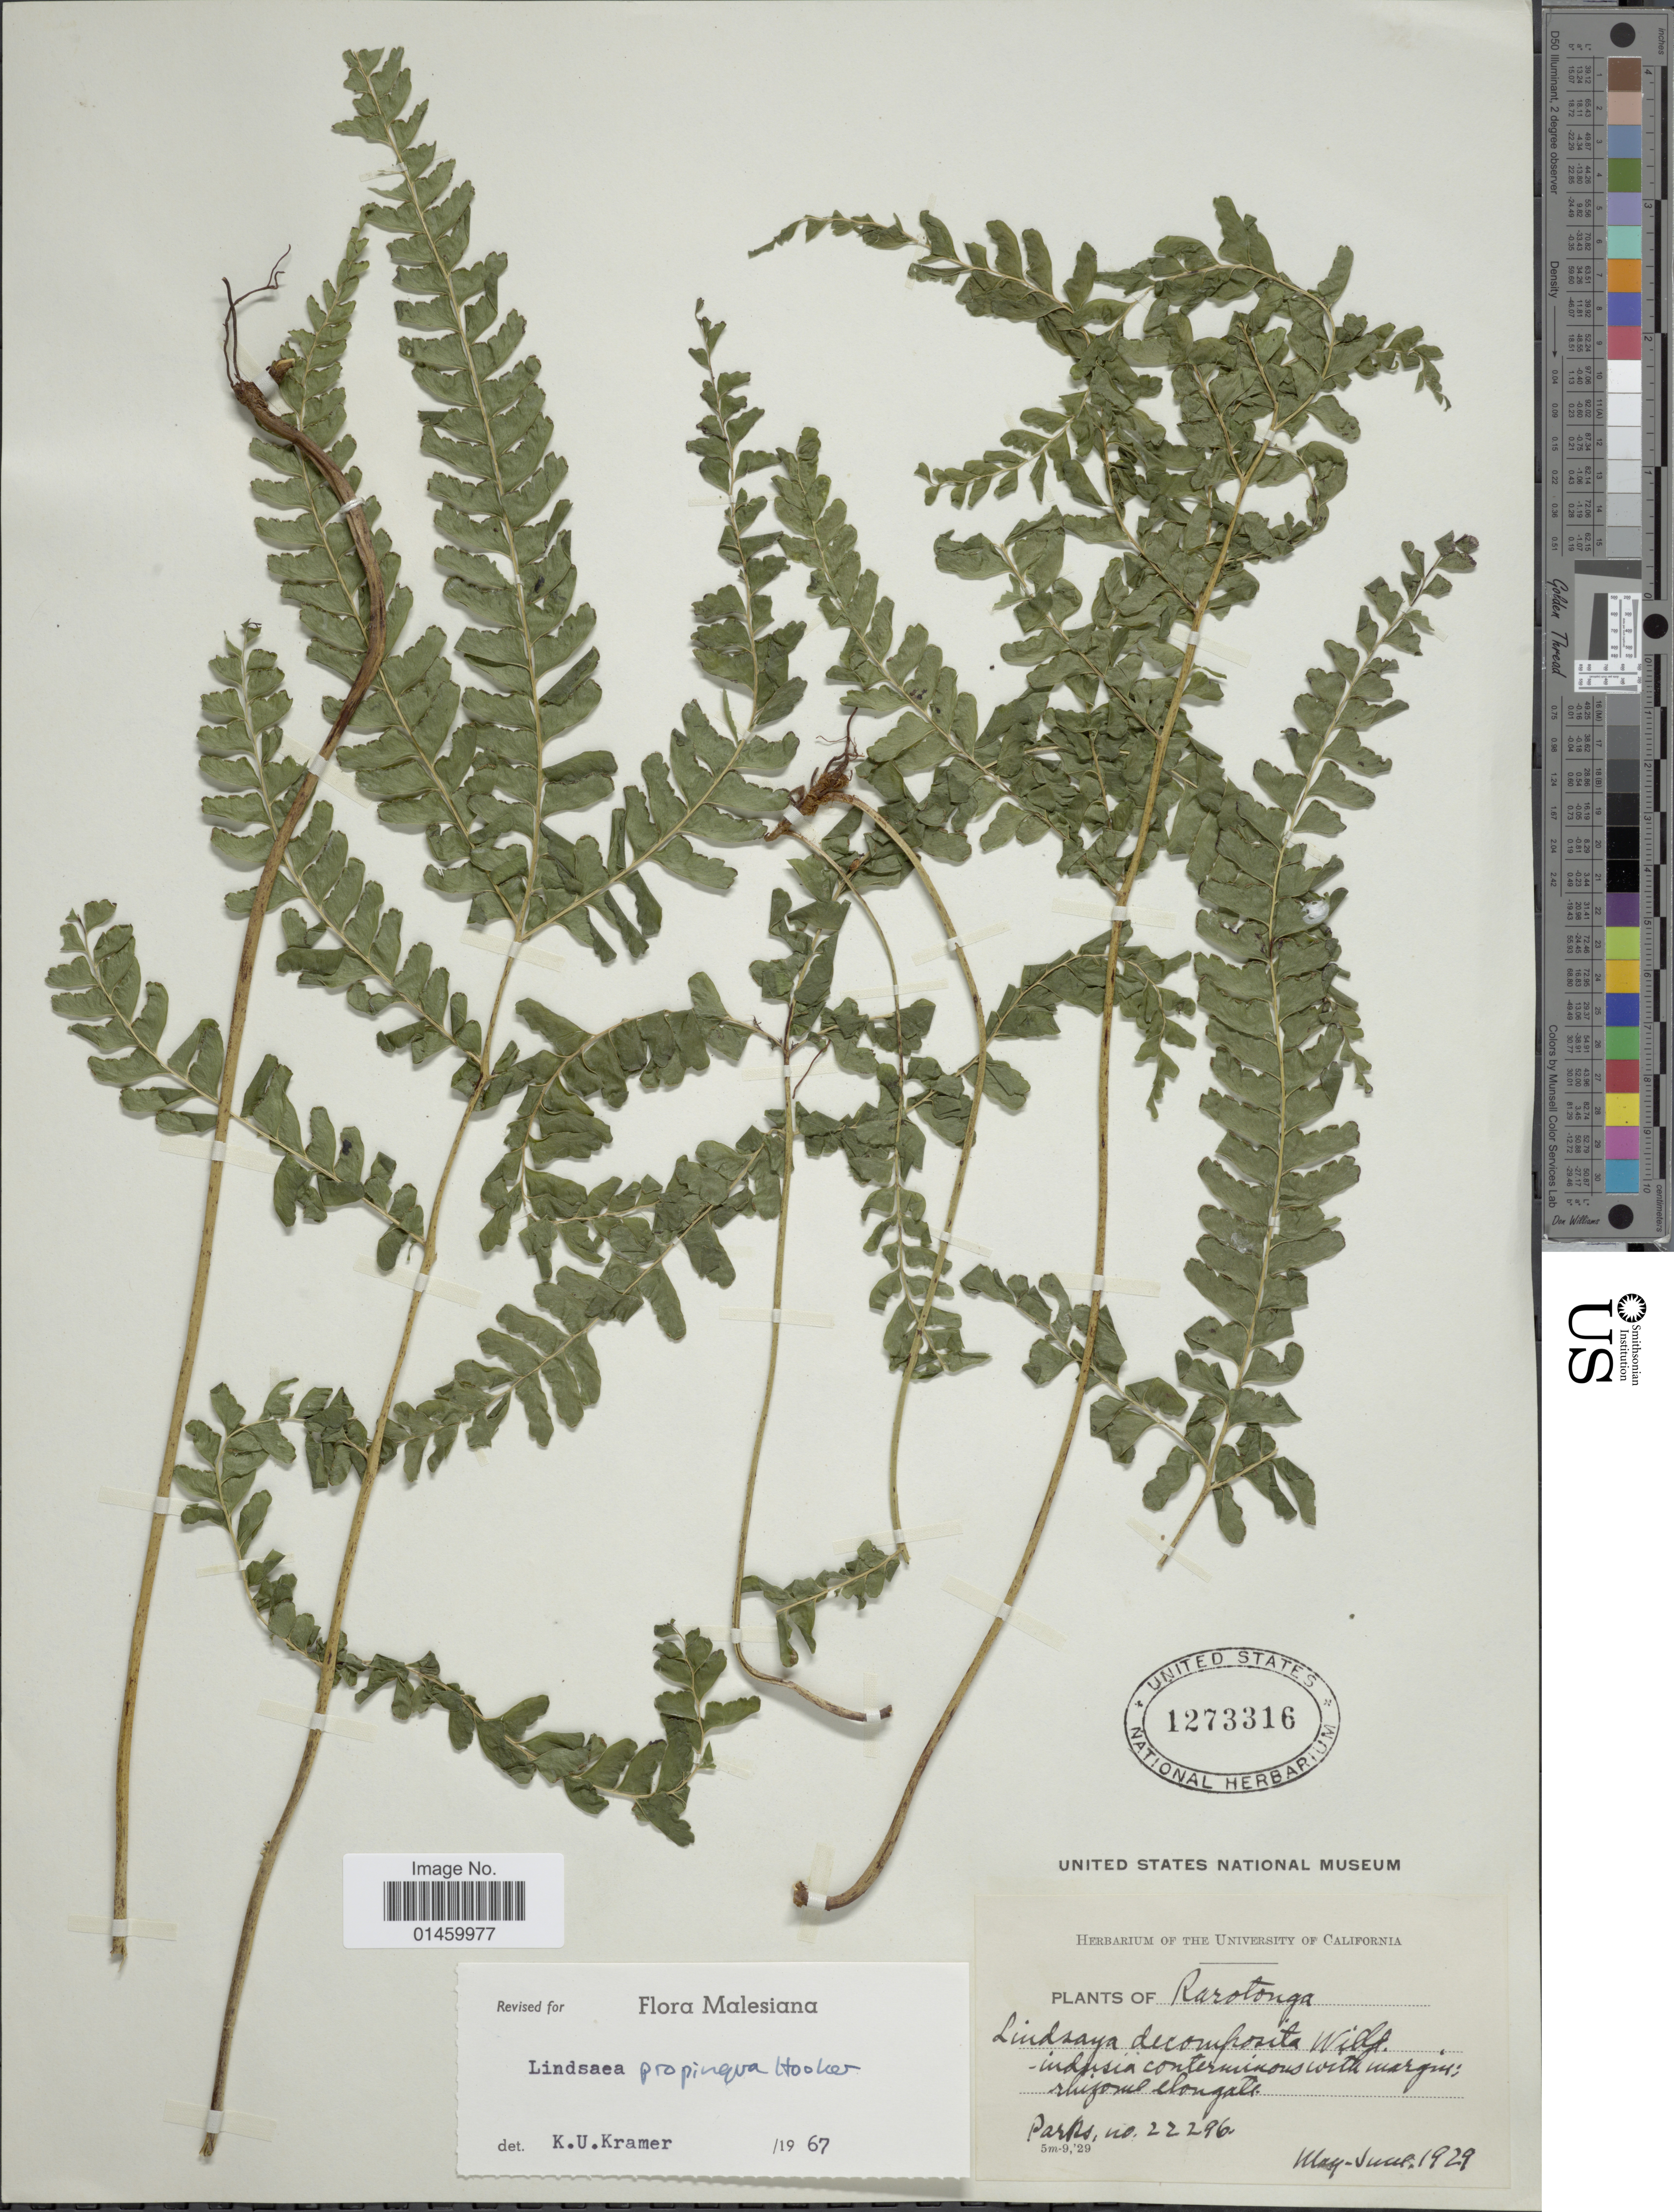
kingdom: Plantae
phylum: Tracheophyta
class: Polypodiopsida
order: Polypodiales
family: Lindsaeaceae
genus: Lindsaea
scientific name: Lindsaea propinqua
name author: Hook.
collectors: Parks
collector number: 22296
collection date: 1929-05/1929-06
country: Cook Islands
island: Rarotonga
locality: Rarotonga.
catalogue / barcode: US 1273316